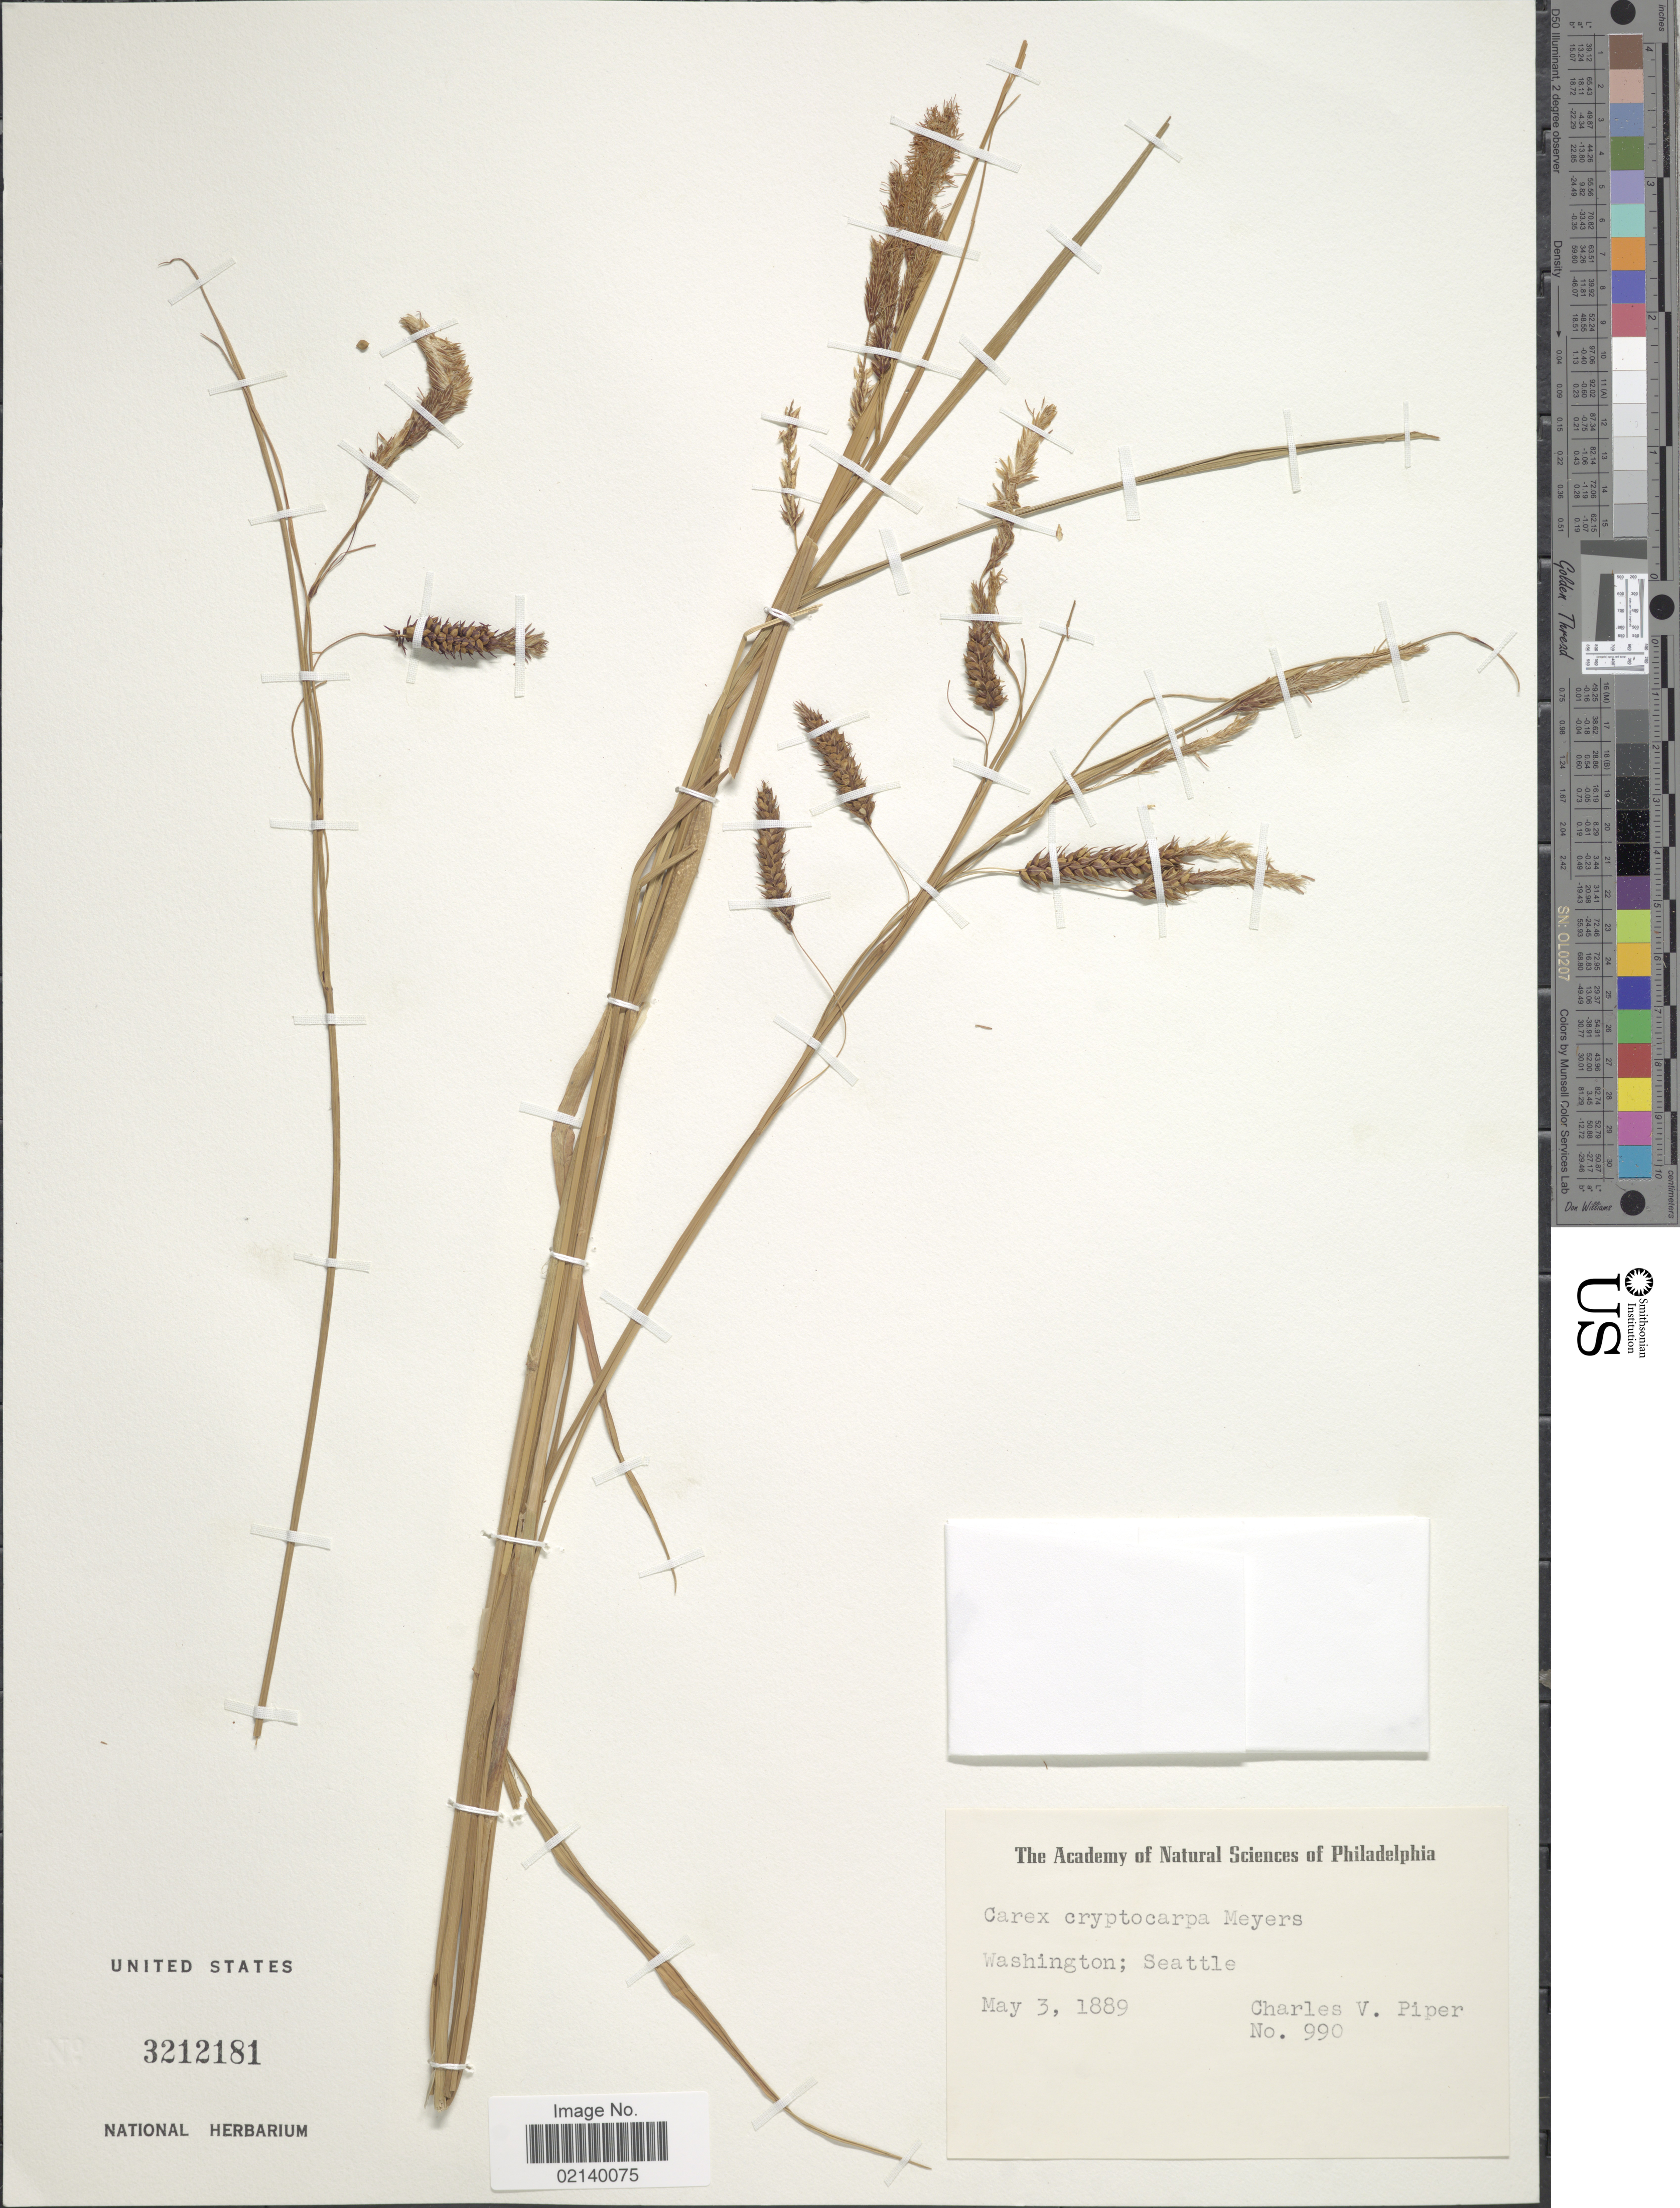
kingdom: Plantae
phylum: Tracheophyta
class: Liliopsida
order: Poales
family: Cyperaceae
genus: Carex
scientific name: Carex sp.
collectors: C. V. Piper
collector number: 990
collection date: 1889-05-03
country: United States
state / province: Washington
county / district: King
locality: Seattle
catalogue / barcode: US 3212181